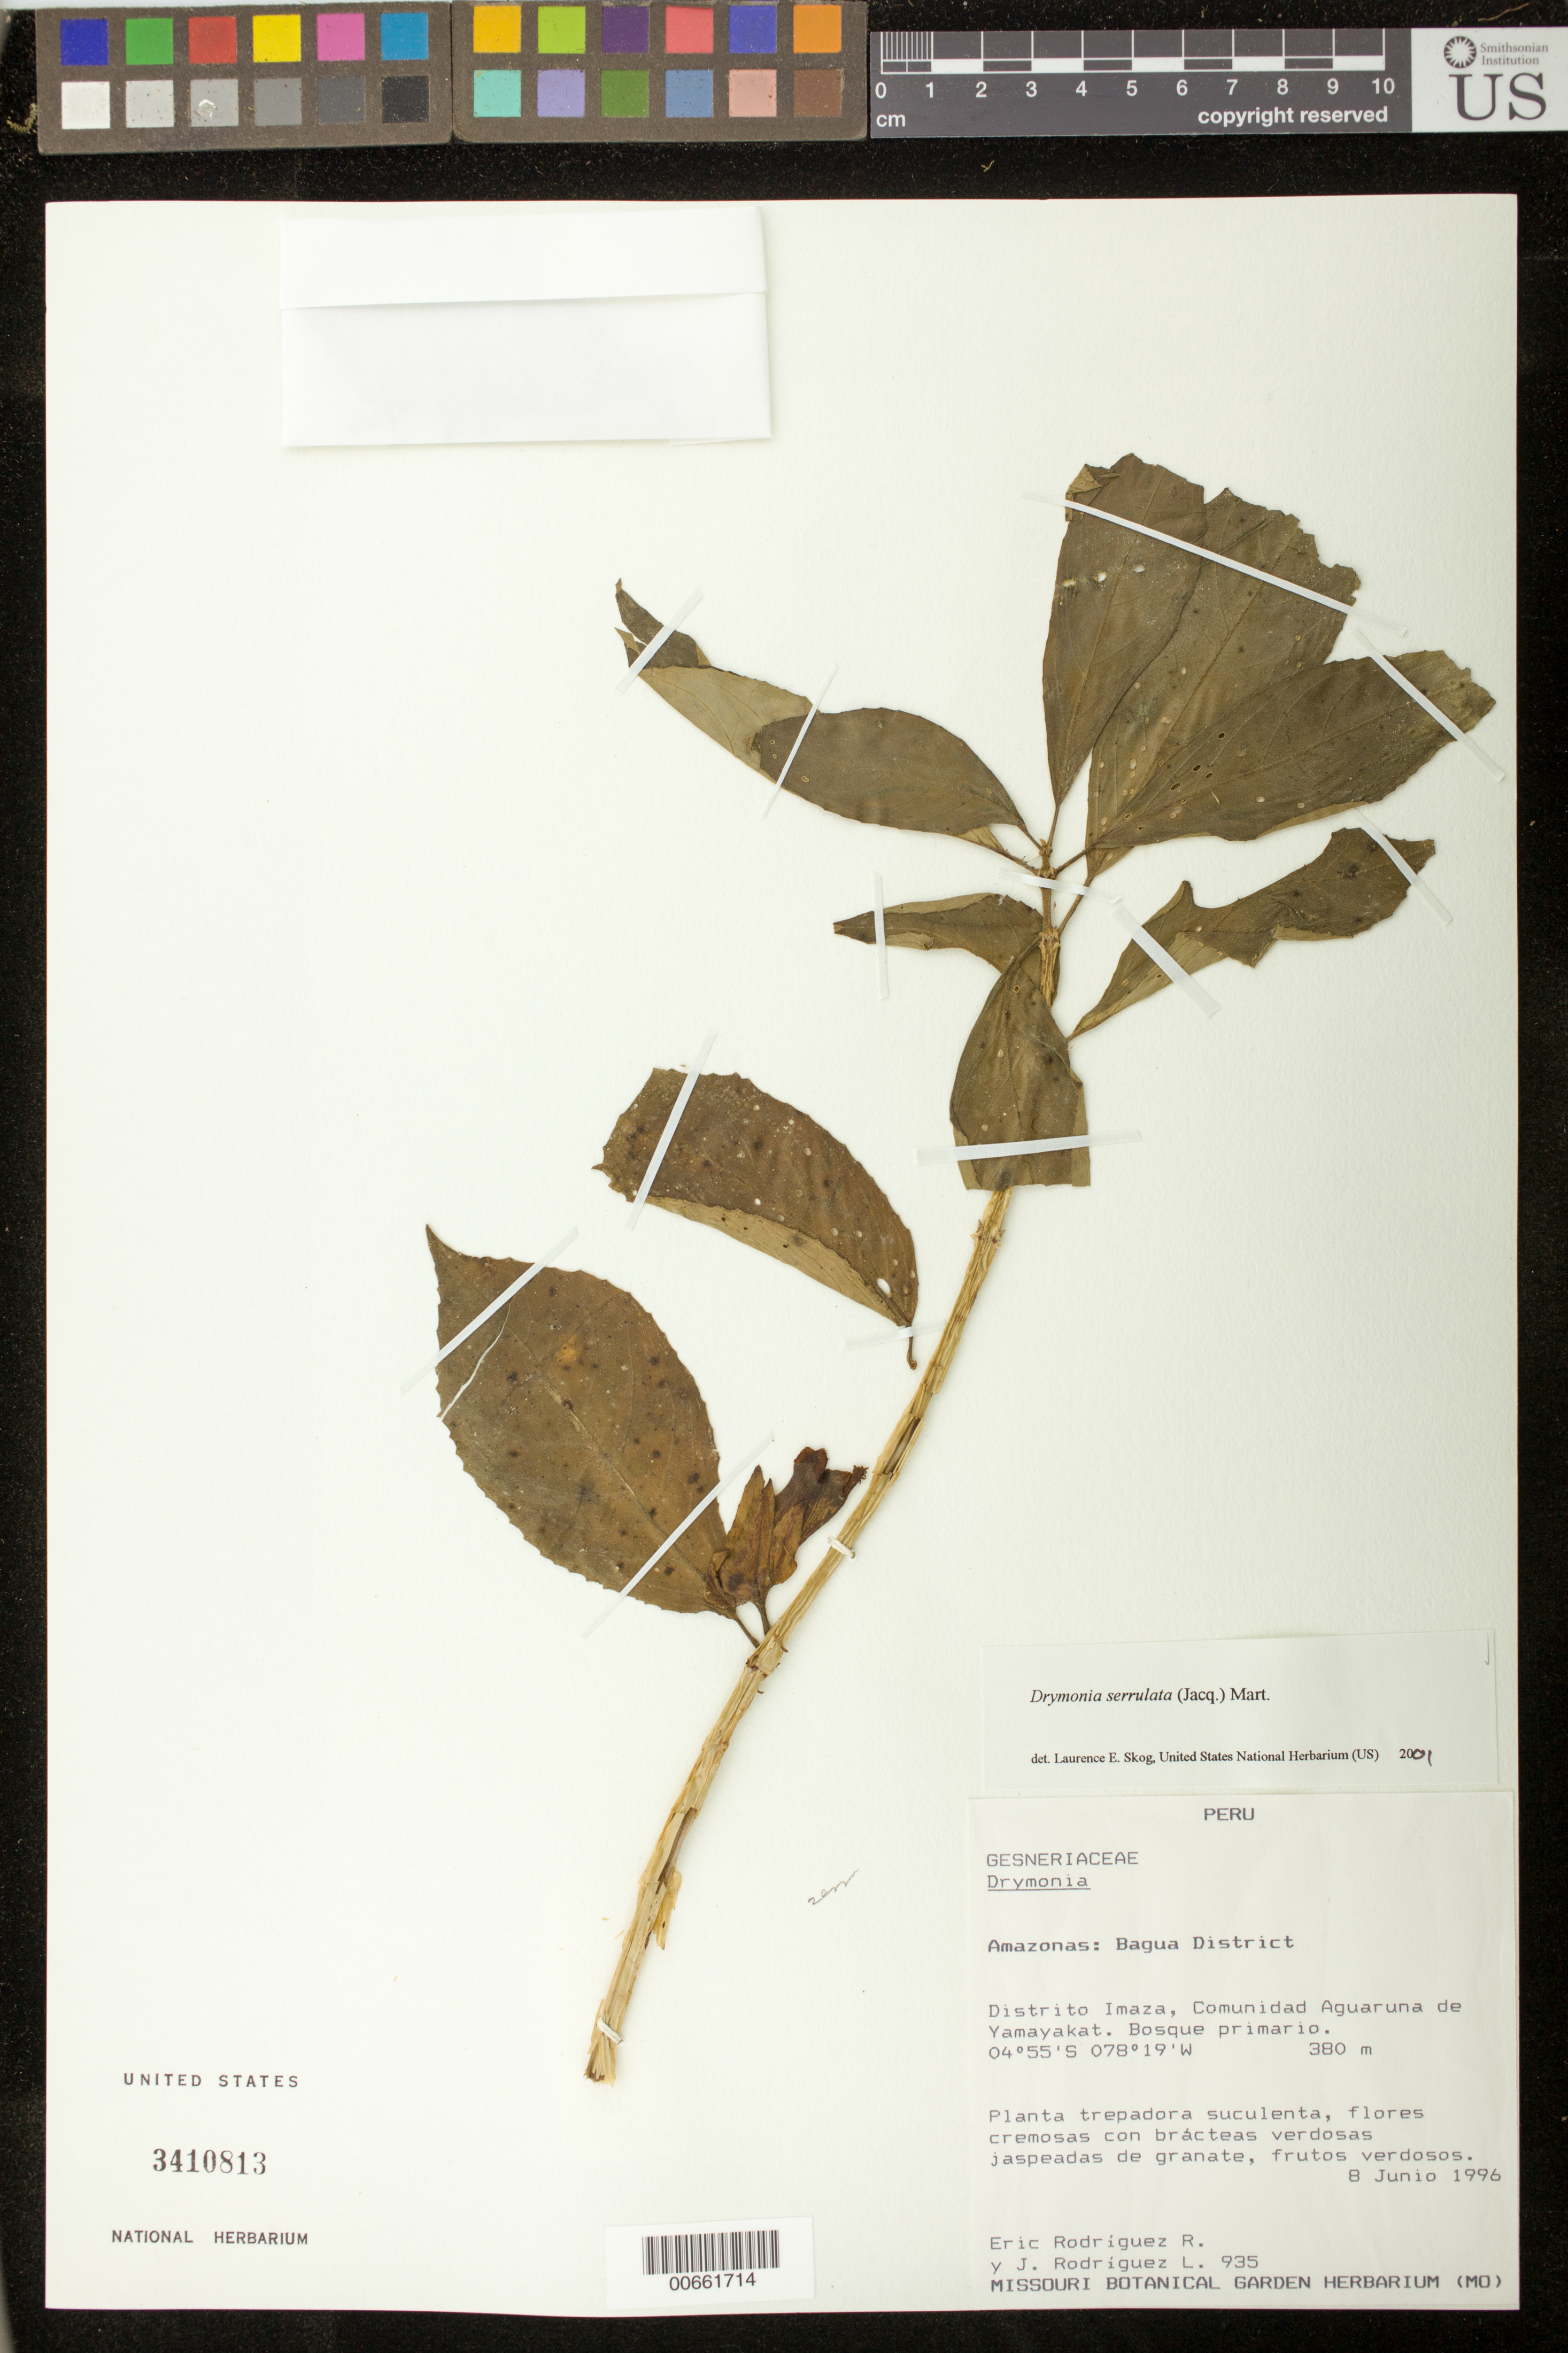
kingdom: Plantae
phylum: Tracheophyta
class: Magnoliopsida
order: Lamiales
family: Gesneriaceae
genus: Drymonia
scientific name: Drymonia serrulata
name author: (Jacq.) Mart.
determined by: Skog, Laurence E.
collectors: E. Rodriguez & J. Rodríguez L.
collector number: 935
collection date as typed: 08 Jun 1996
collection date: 1996-06-08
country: Peru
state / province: Amazonas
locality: Bagua District, Distrito Imaza, comunidad Aguaruna de Yamayakat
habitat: Bosque primario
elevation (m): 380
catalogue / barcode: US 3410813